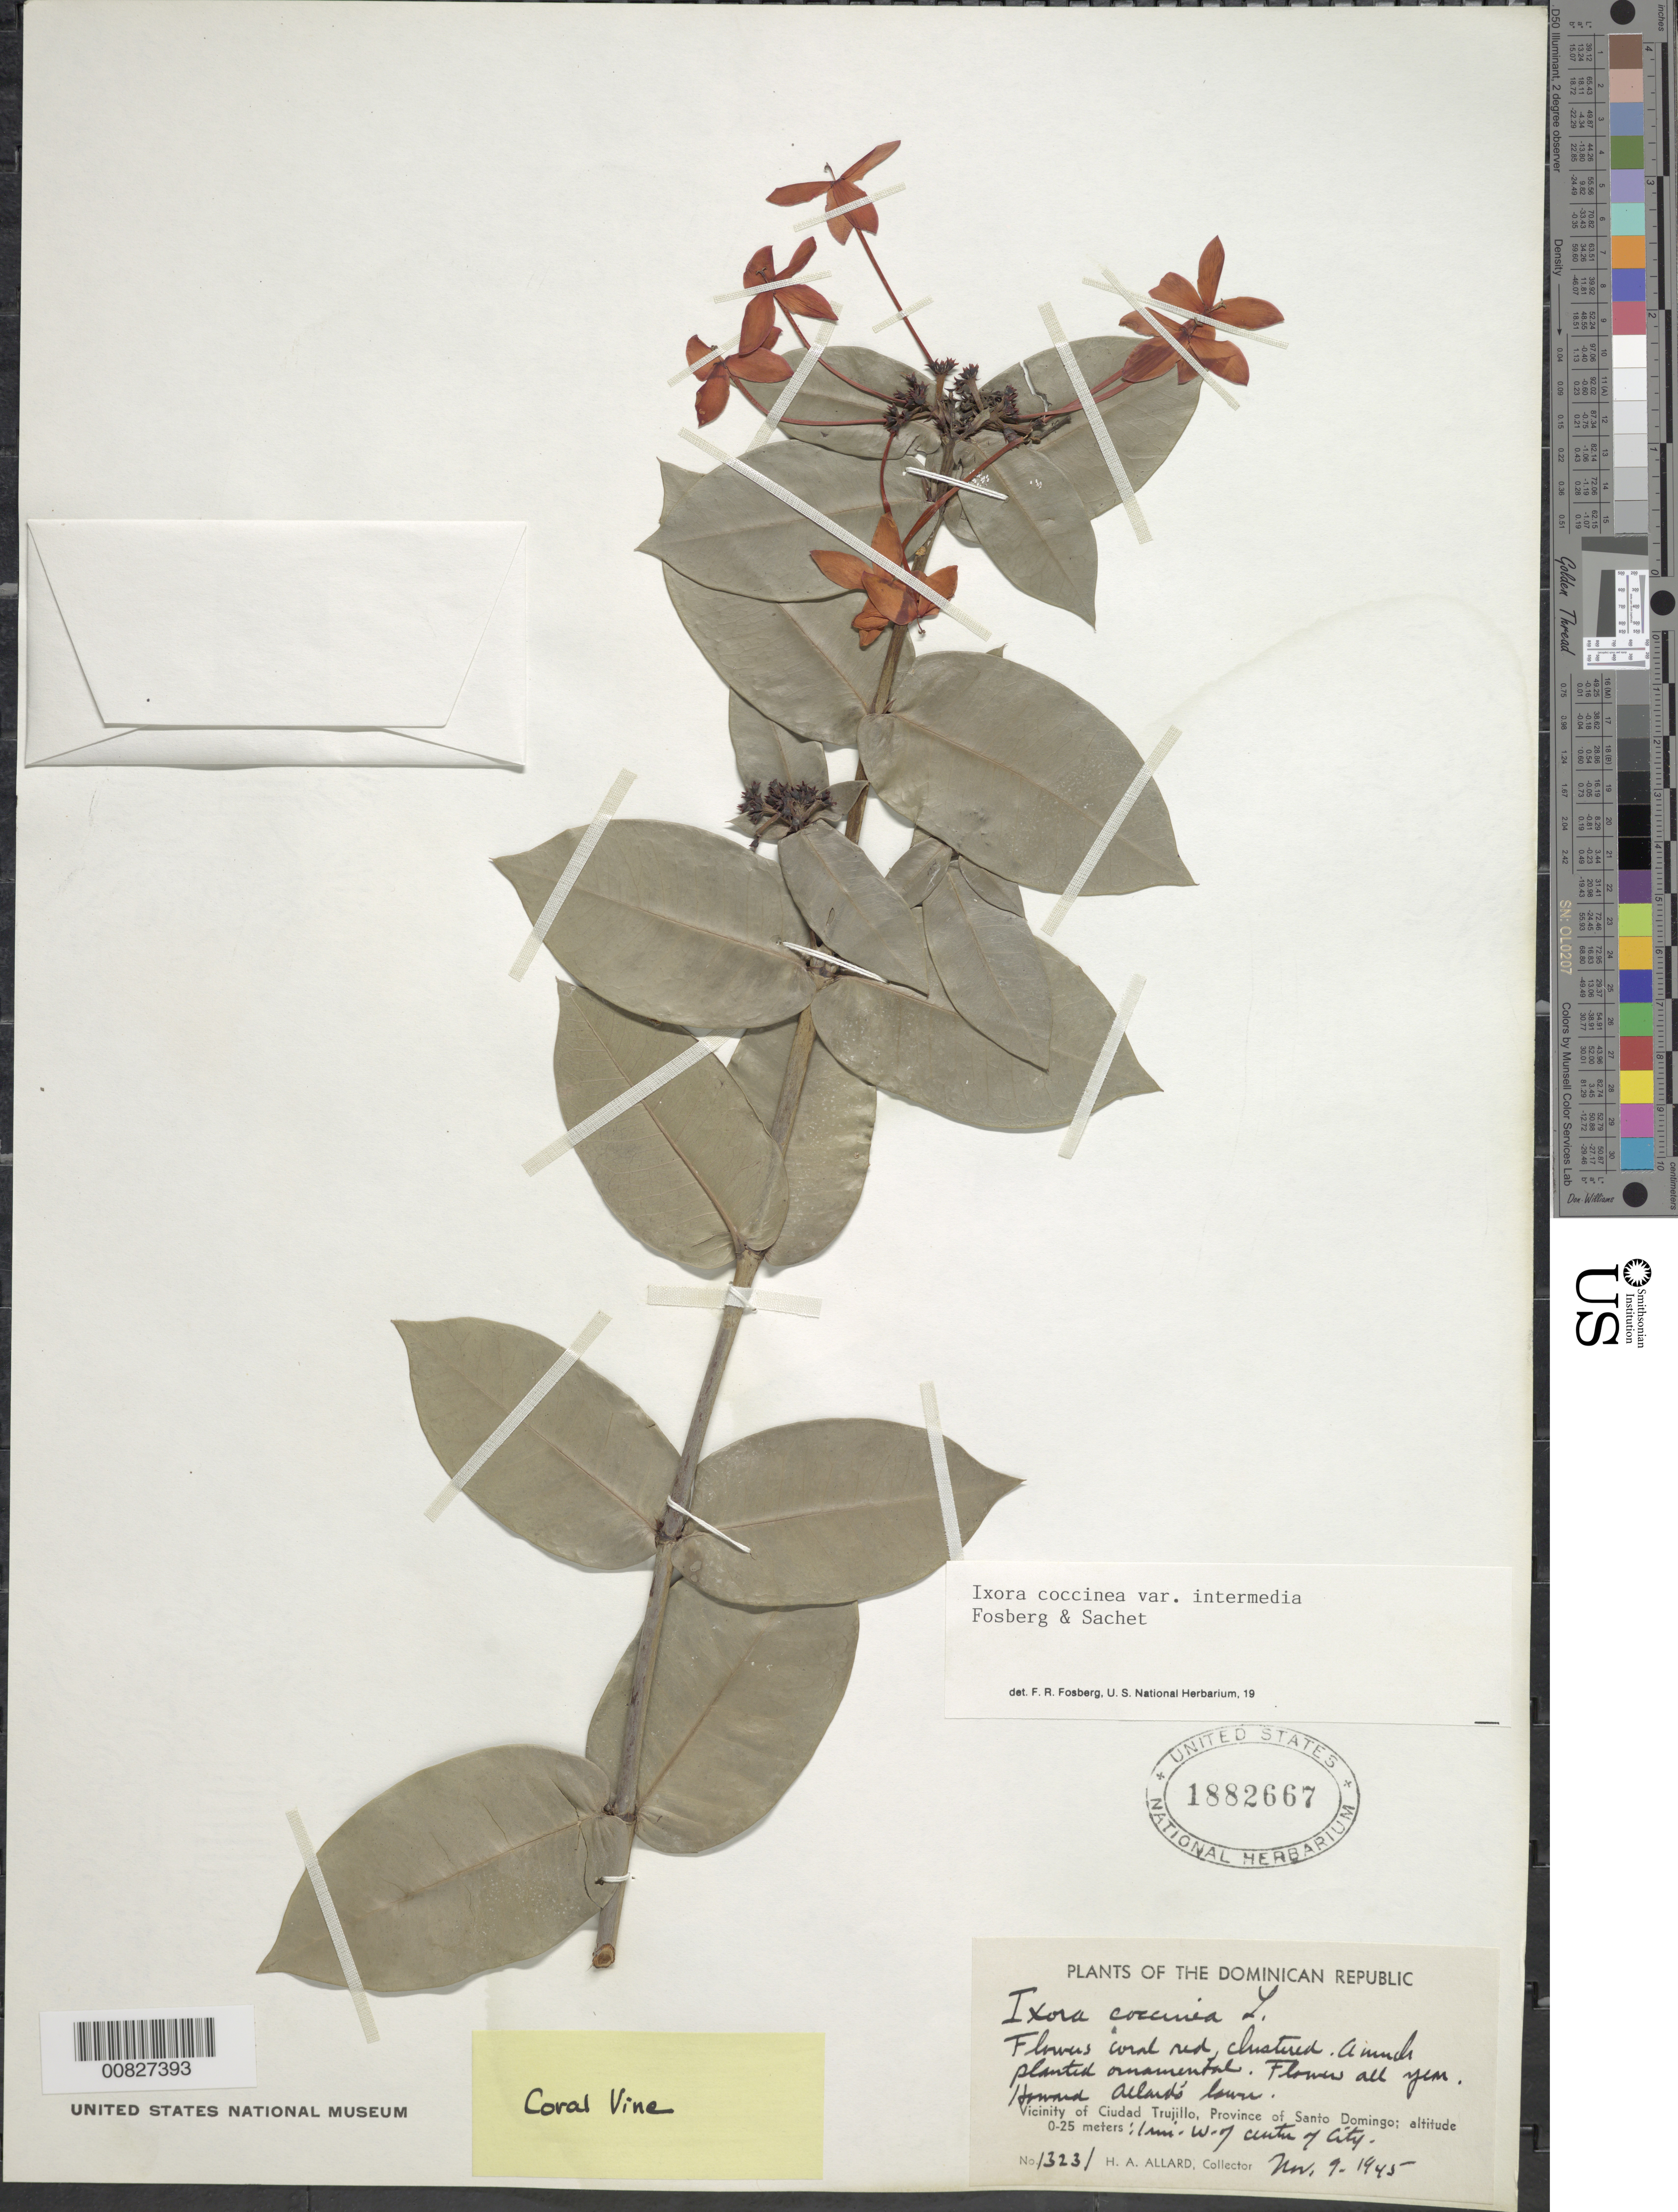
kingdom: Plantae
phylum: Tracheophyta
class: Magnoliopsida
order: Gentianales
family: Rubiaceae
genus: Ixora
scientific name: Ixora coccinea var. coccinea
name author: L.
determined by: Fosberg, F. R.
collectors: H. A. Allard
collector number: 13231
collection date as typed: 09 Nov 1945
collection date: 1945-11-09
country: Dominican Republic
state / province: Distrito Nacional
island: Hispaniola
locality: Vicinity of Santo Domingo City, Howard Allard's lawn, 1 mile W of center of city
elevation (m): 0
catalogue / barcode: US 1882667